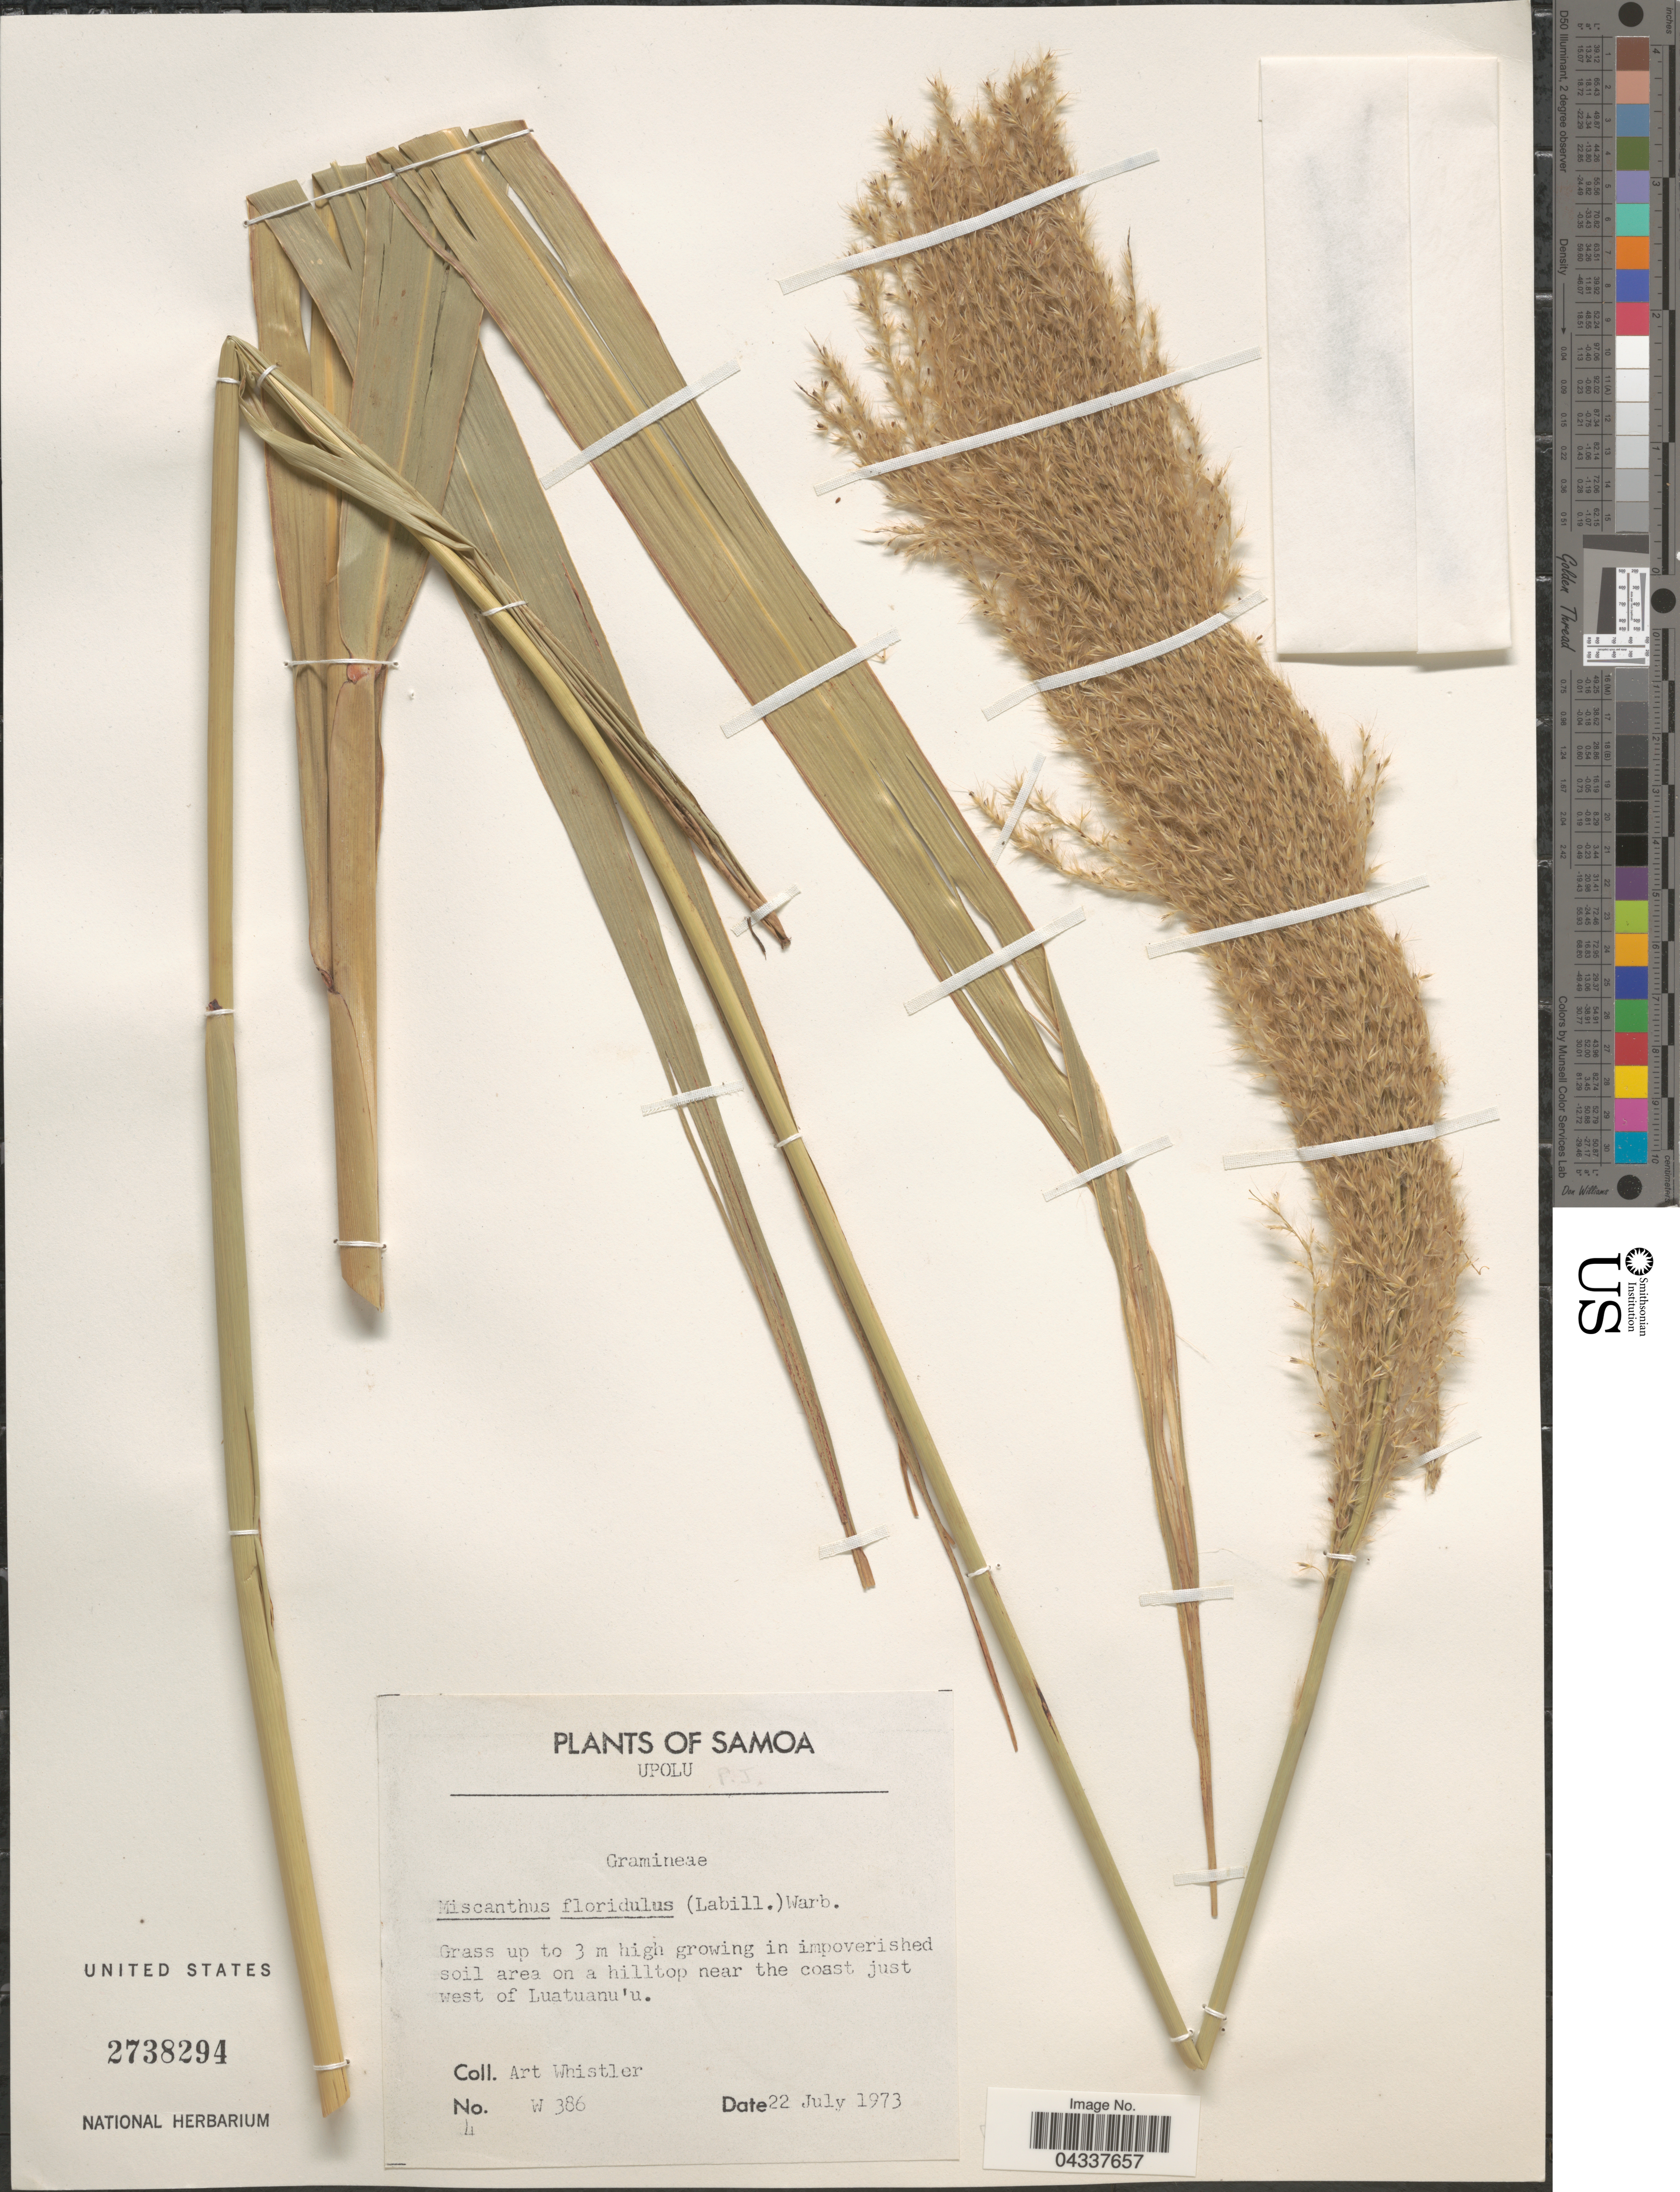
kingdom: Plantae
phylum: Tracheophyta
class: Liliopsida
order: Poales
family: Poaceae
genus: Miscanthus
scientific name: Miscanthus floridulus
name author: (Labill.) Warb.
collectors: A. Whistler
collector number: W386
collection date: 1973-07-22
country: Samoa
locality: Samoa. Upolu. Area on a hilltop near the coast just west of Luatuanu'u.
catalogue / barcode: US 2738294